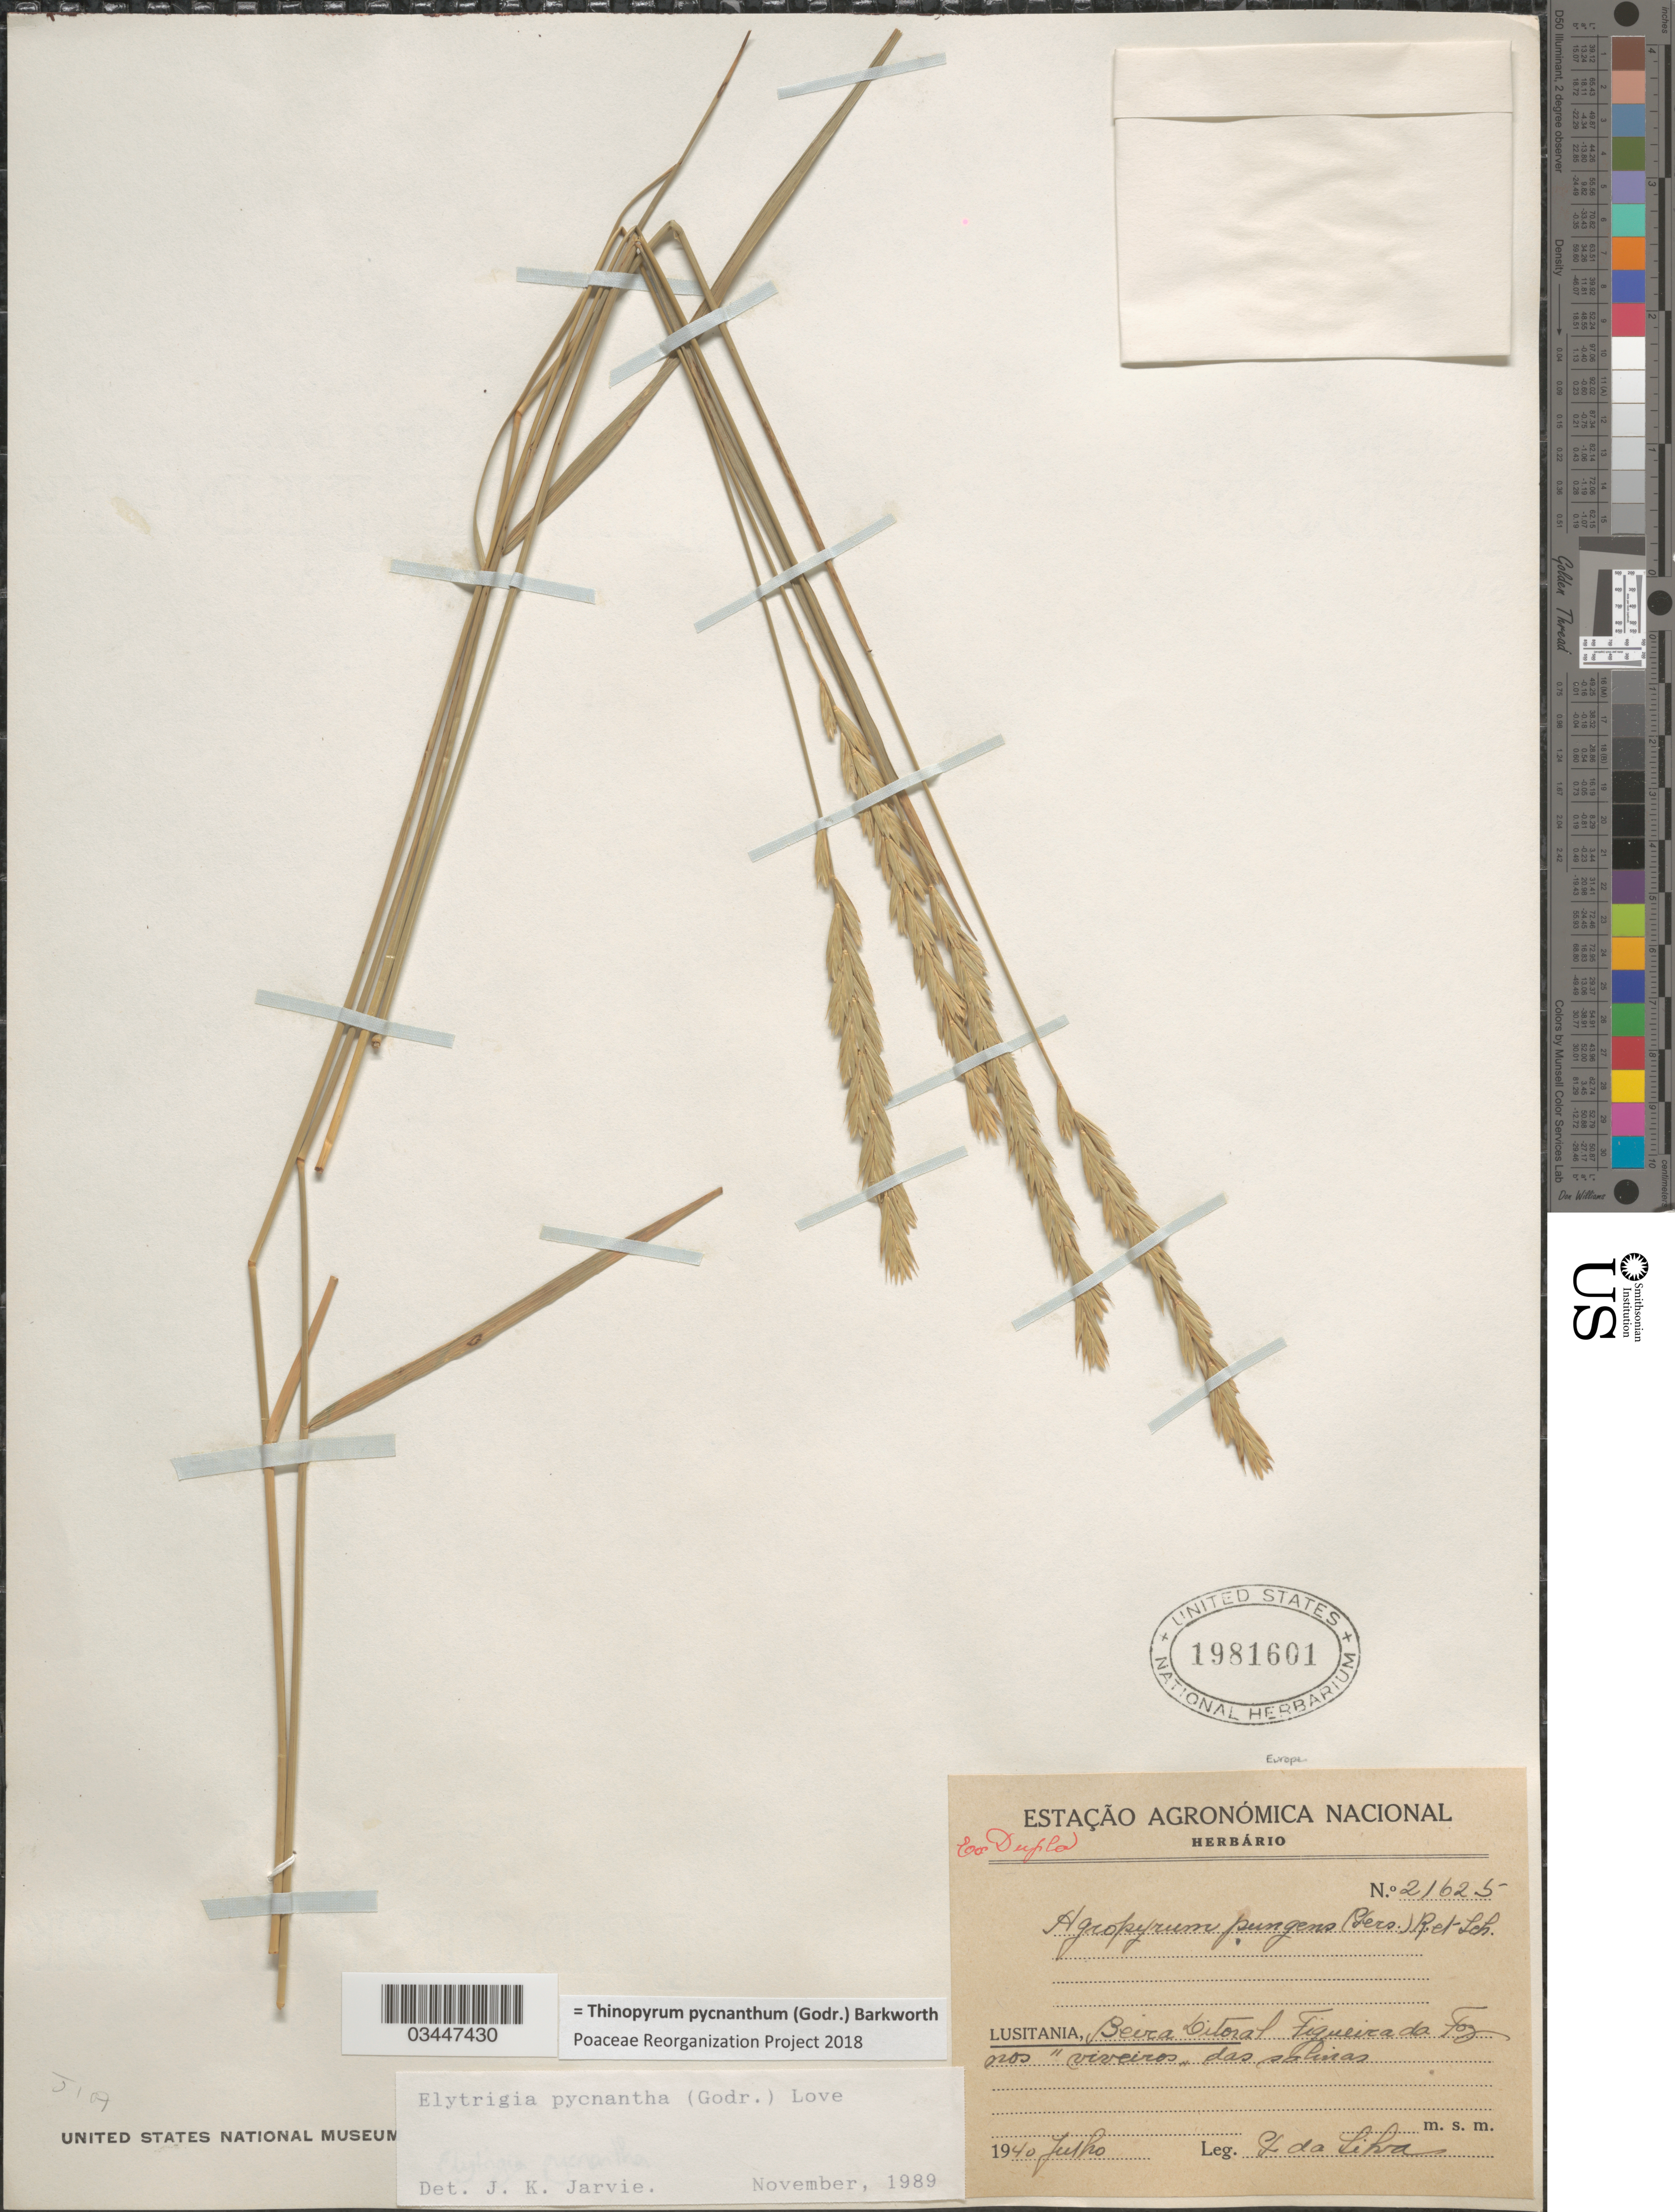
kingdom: Plantae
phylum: Tracheophyta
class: Liliopsida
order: Poales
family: Poaceae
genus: Thinopyrum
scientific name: Thinopyrum pycnanthum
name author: (Godr.) Barkworth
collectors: G. Silva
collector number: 21625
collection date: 1940-07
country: Portugal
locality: Lusitania, Beira Litoral Figueira da Foz nos "viveiros" das salinas.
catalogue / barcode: US 1981601